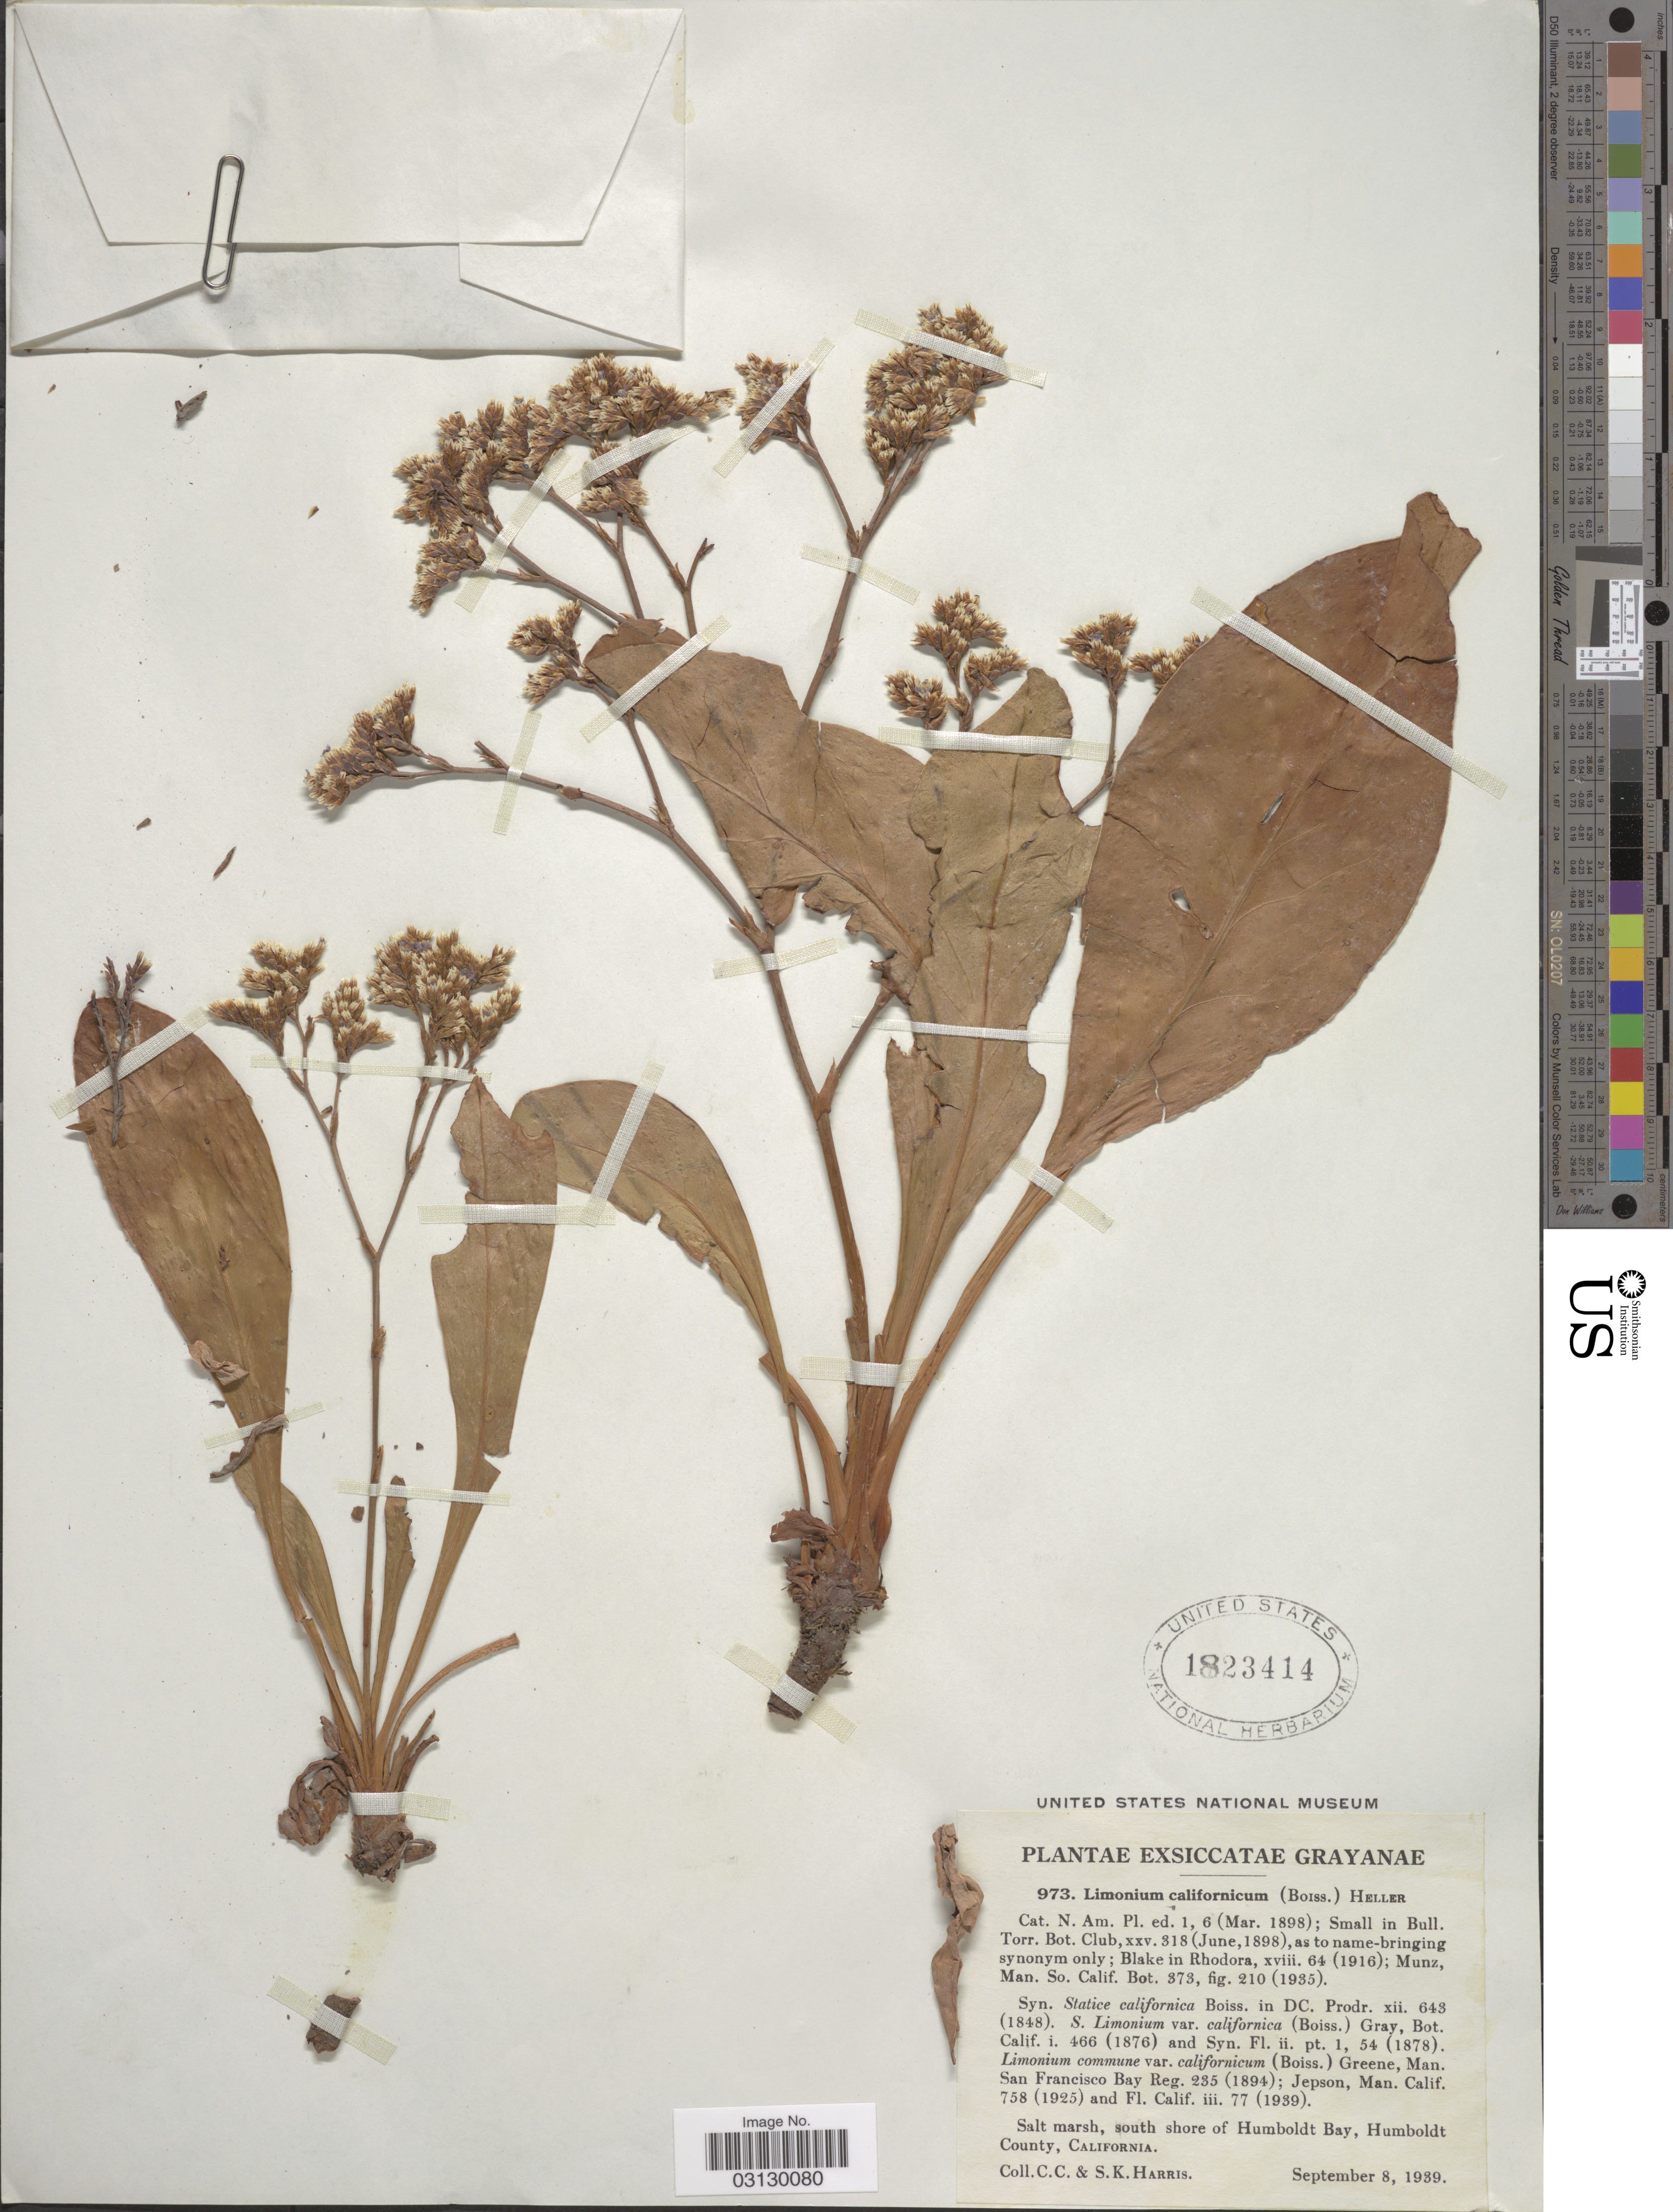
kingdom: Plantae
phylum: Tracheophyta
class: Magnoliopsida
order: Caryophyllales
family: Plumbaginaceae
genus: Limonium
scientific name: Limonium californicum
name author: (Boiss.) A. Heller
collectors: C. C. Harris & S. K. Harris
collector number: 973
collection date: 1939-09-08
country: United States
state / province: California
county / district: Humboldt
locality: Salt marsh, south shore of Humboldt Bay, Humboldt County.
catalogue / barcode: US 1823414